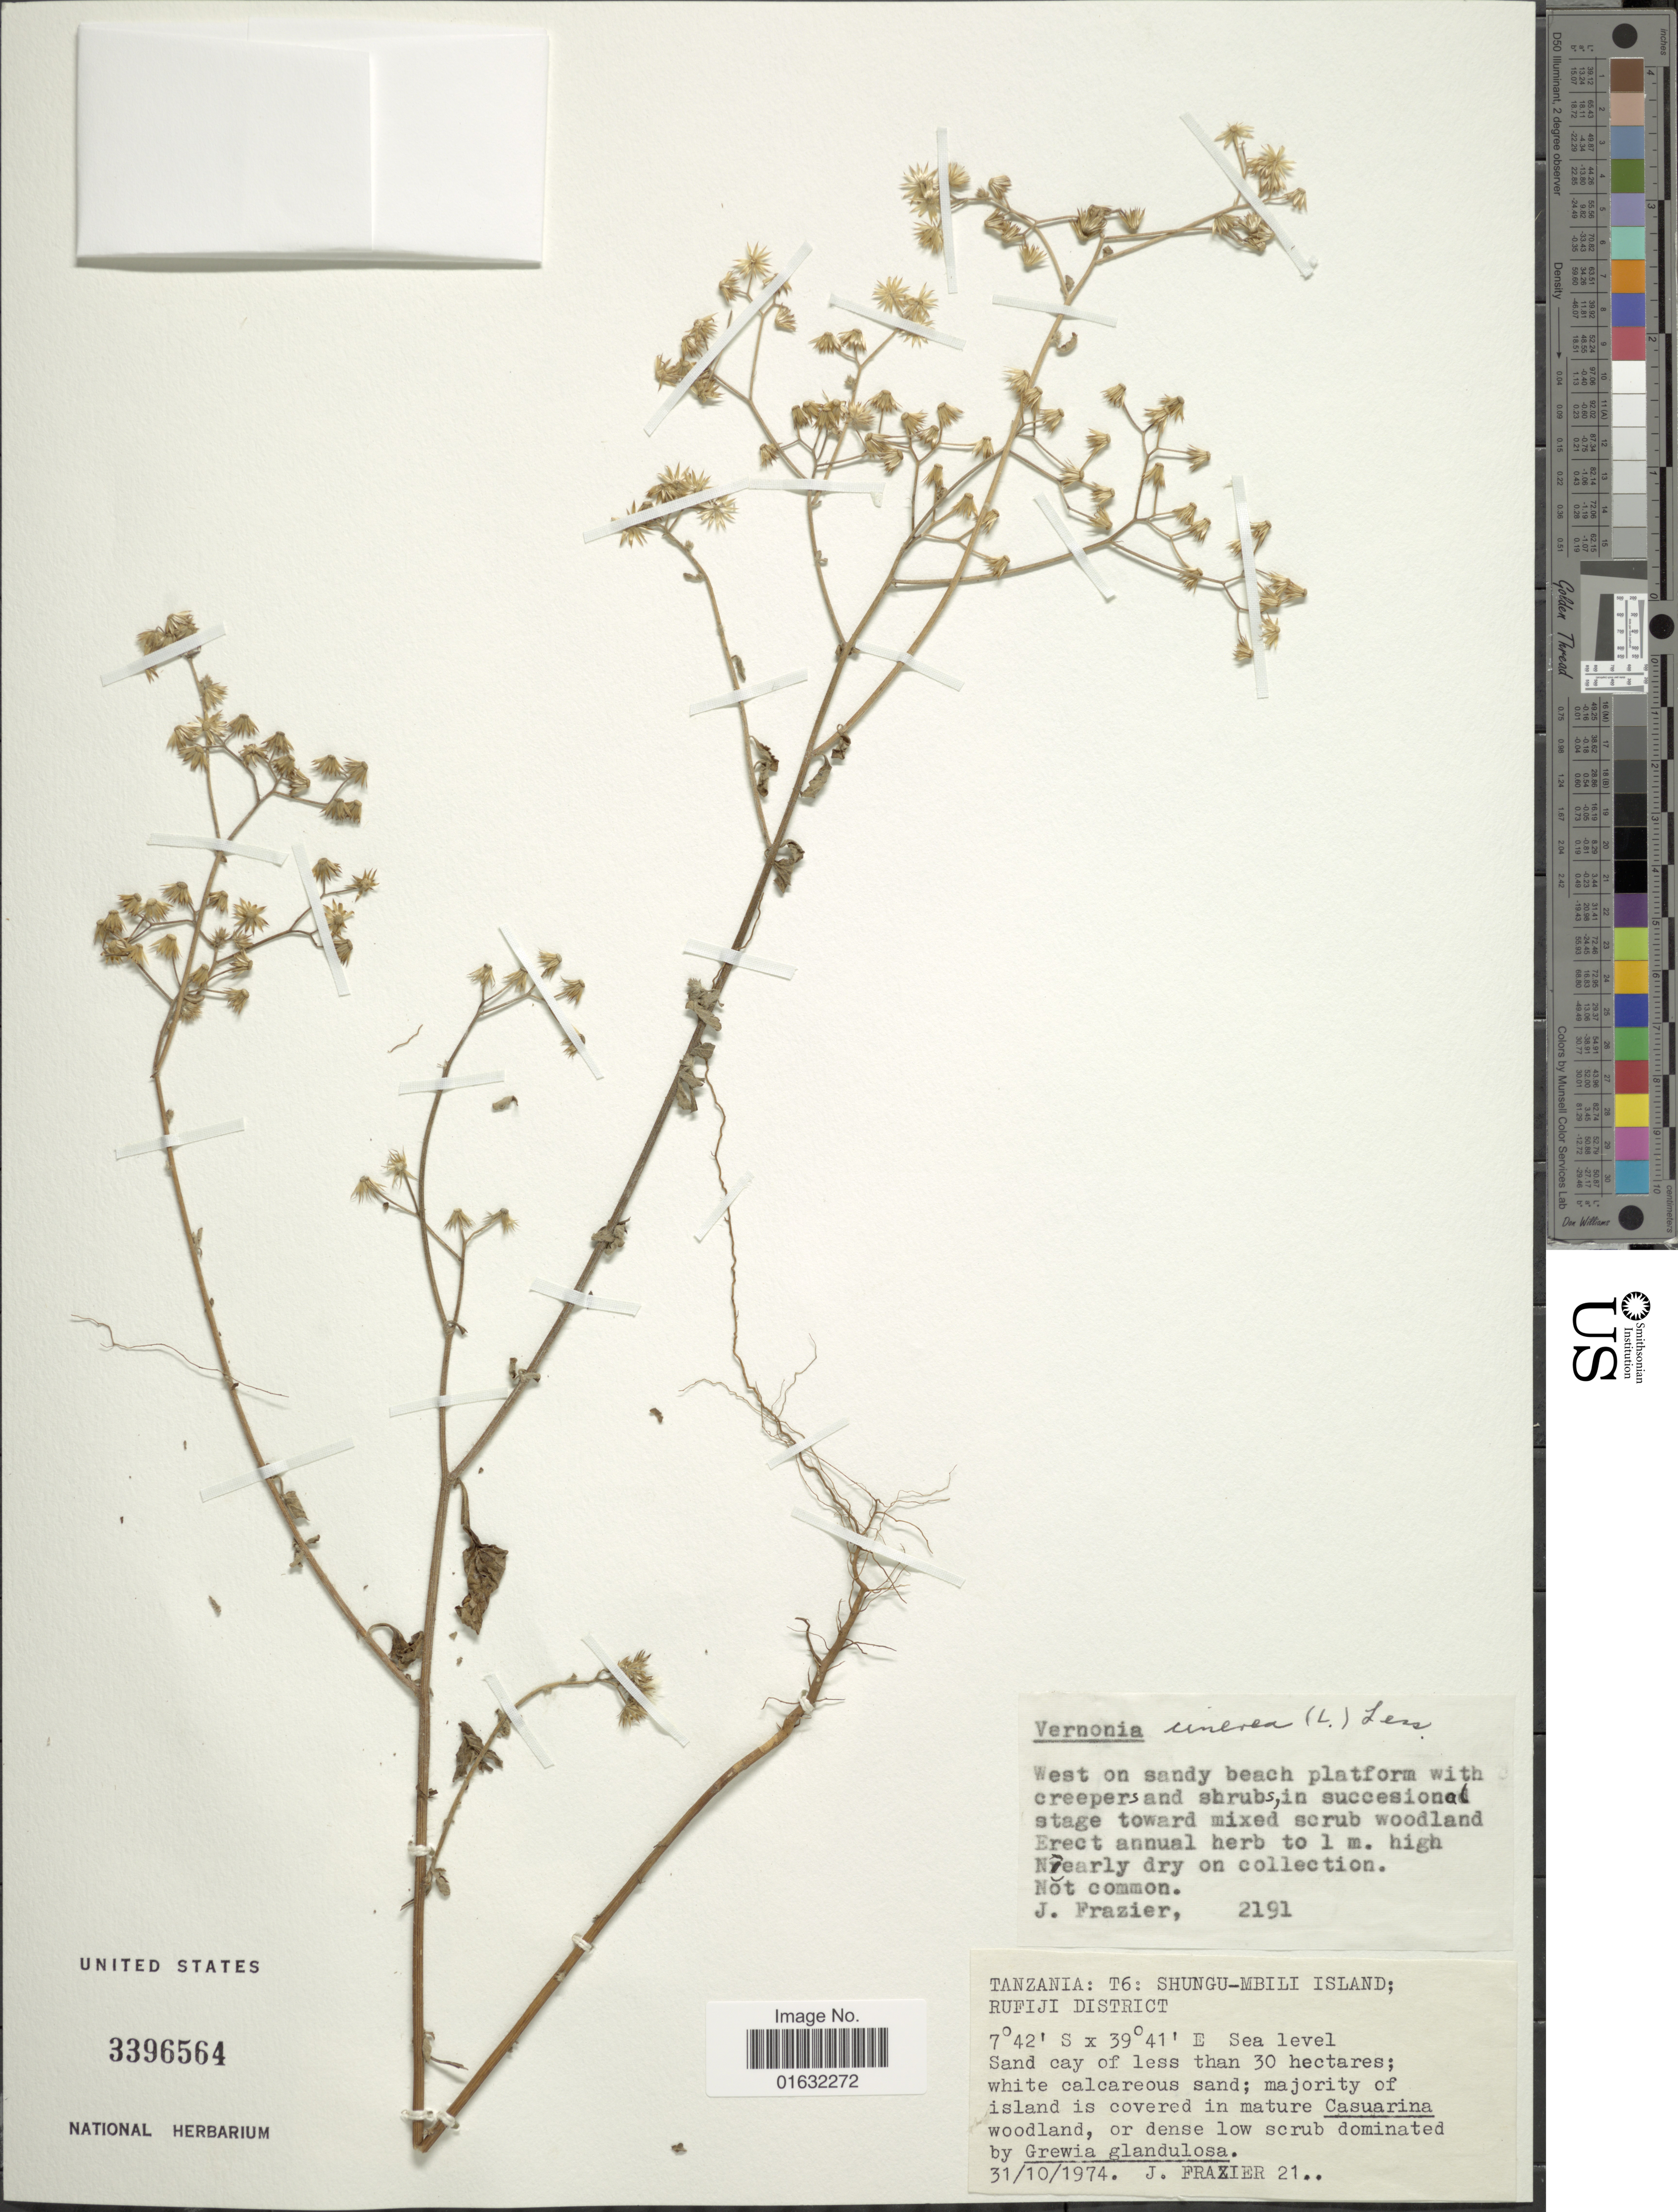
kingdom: Plantae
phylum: Tracheophyta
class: Magnoliopsida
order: Asterales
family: Asteraceae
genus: Cyanthillium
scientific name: Cyanthillium cinereum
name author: (L.) H. Rob.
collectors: J. Frazier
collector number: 2191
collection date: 1974-10-31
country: Tanzania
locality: T6: Shungu-Mbili Island; Rufiji District, West on sandy beach platform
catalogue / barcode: US 3396564